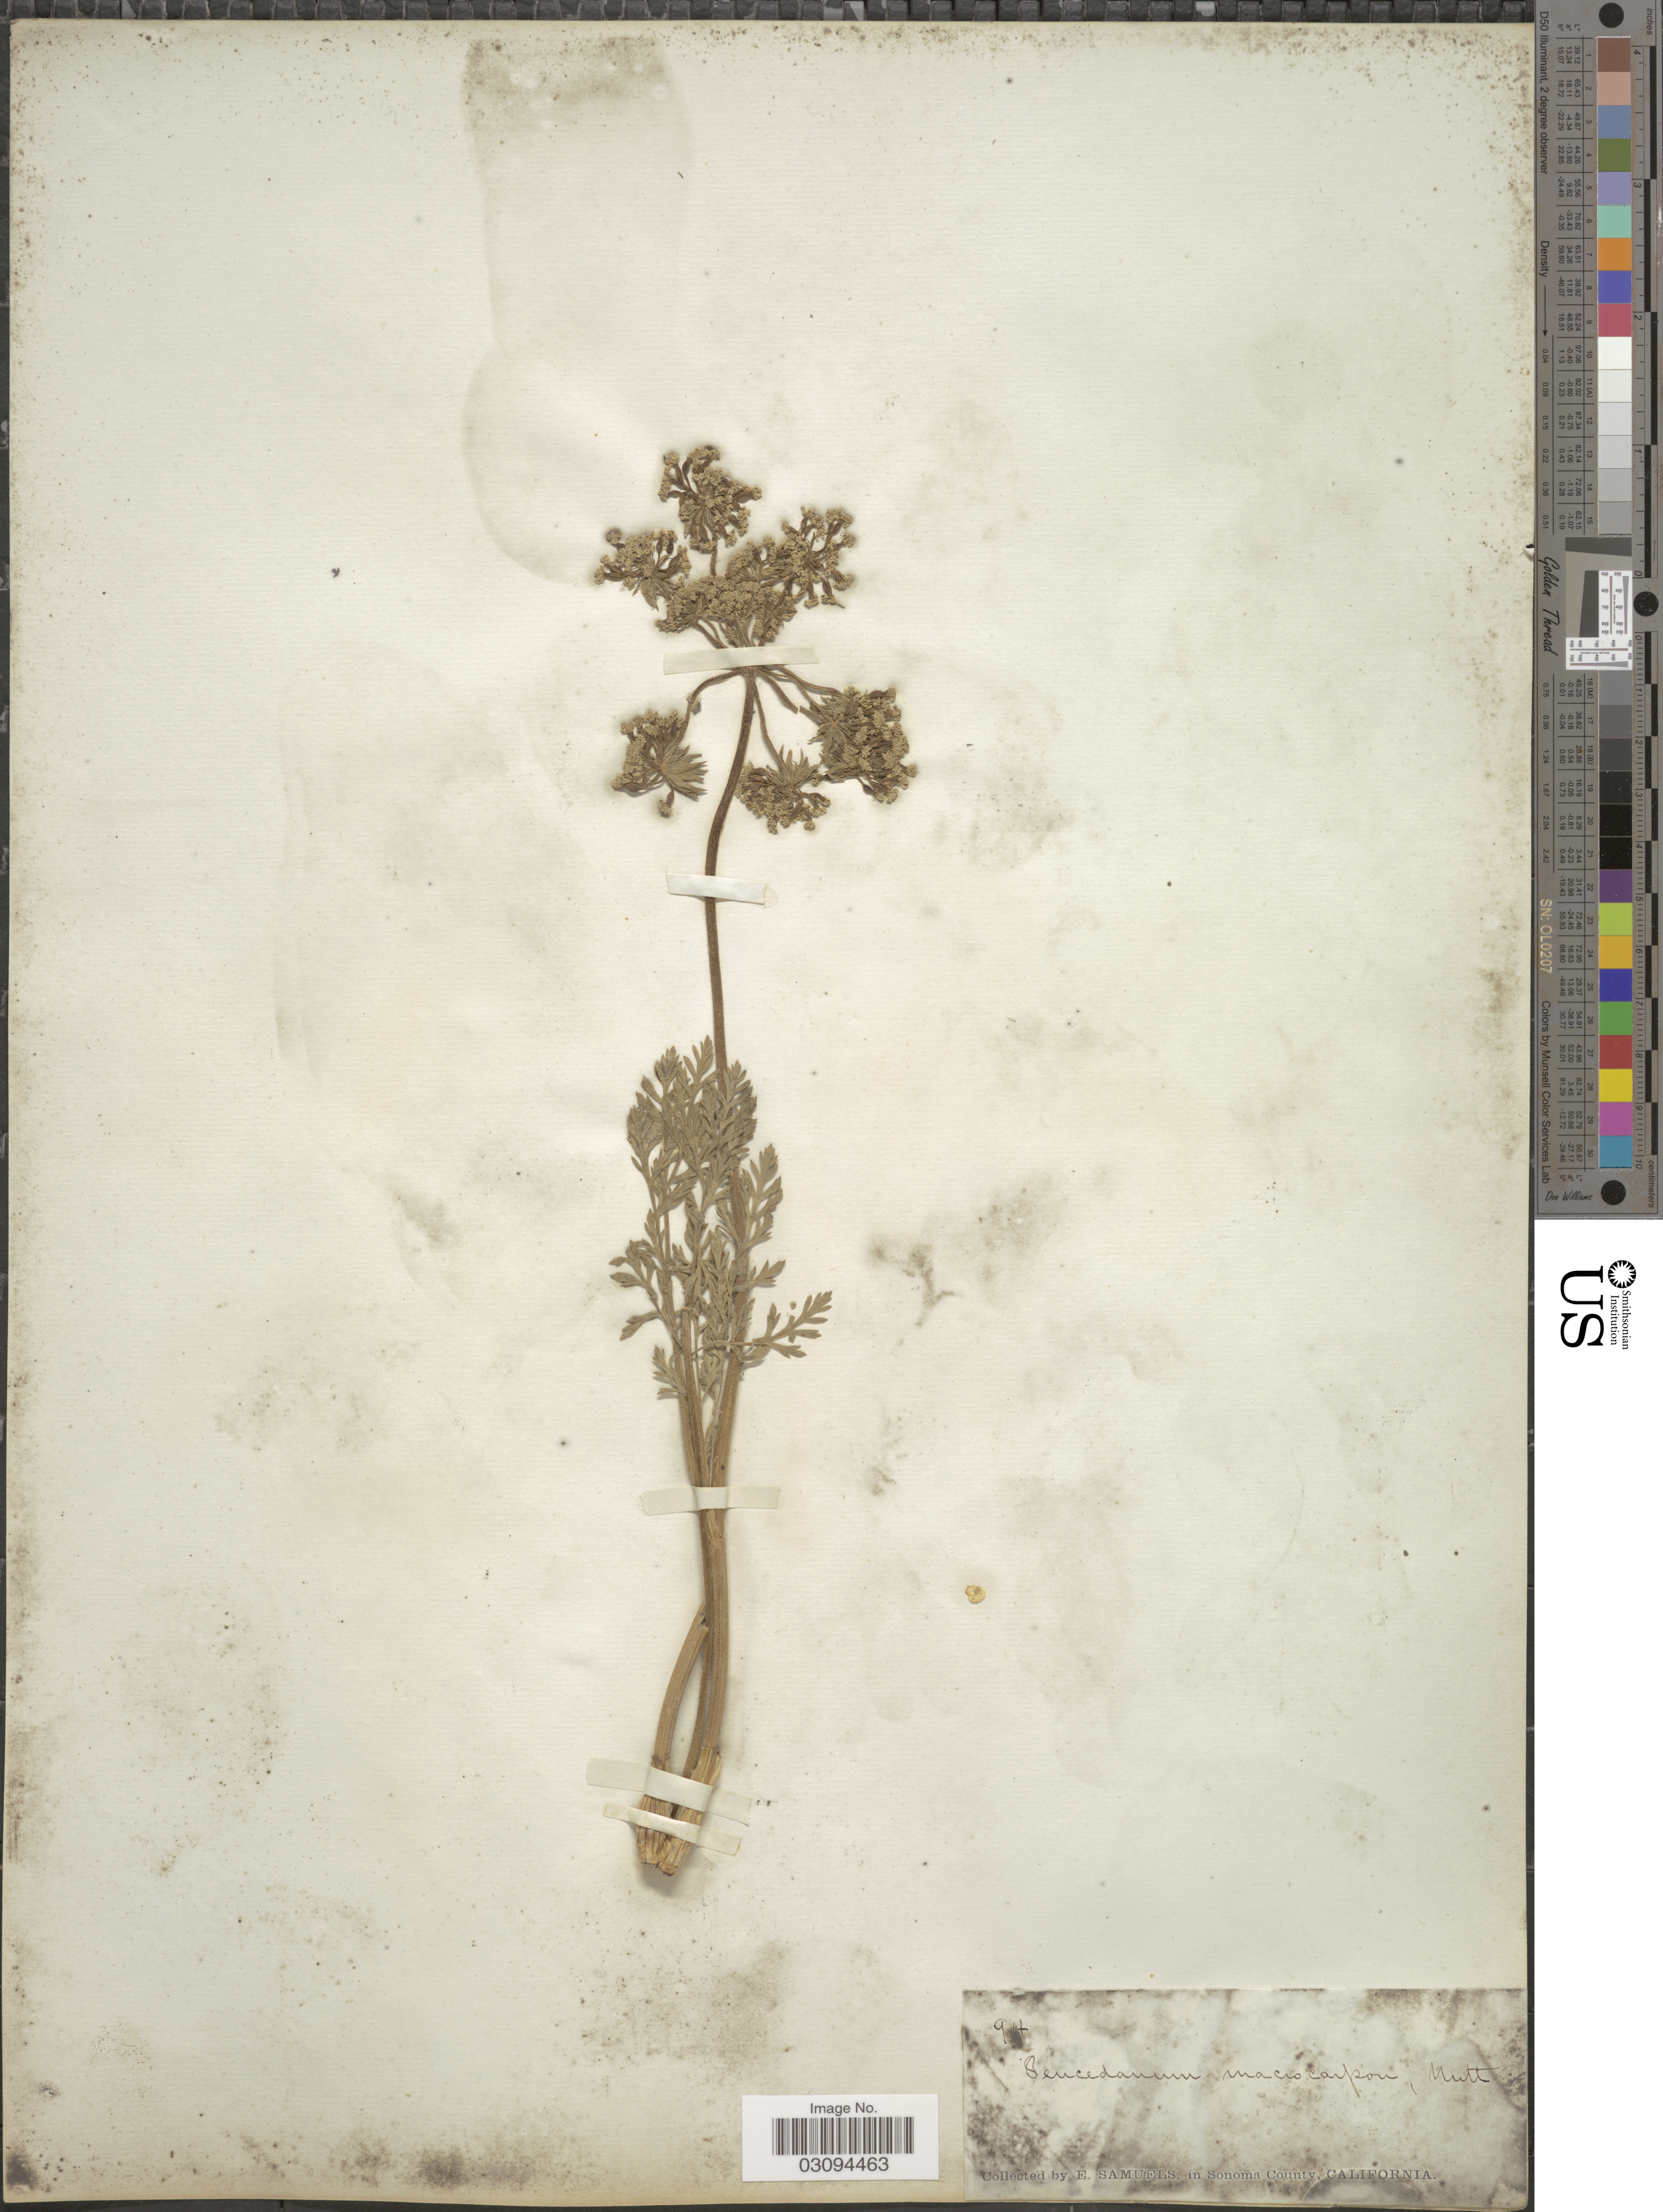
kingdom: Plantae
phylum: Tracheophyta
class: Magnoliopsida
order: Apiales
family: Apiaceae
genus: Lomatium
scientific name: Lomatium macrocarpum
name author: (Hook. et al.) J.M. Coult. & Rose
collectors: E. Samuels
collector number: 94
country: United States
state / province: California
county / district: Sonoma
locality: In Sonoma County.